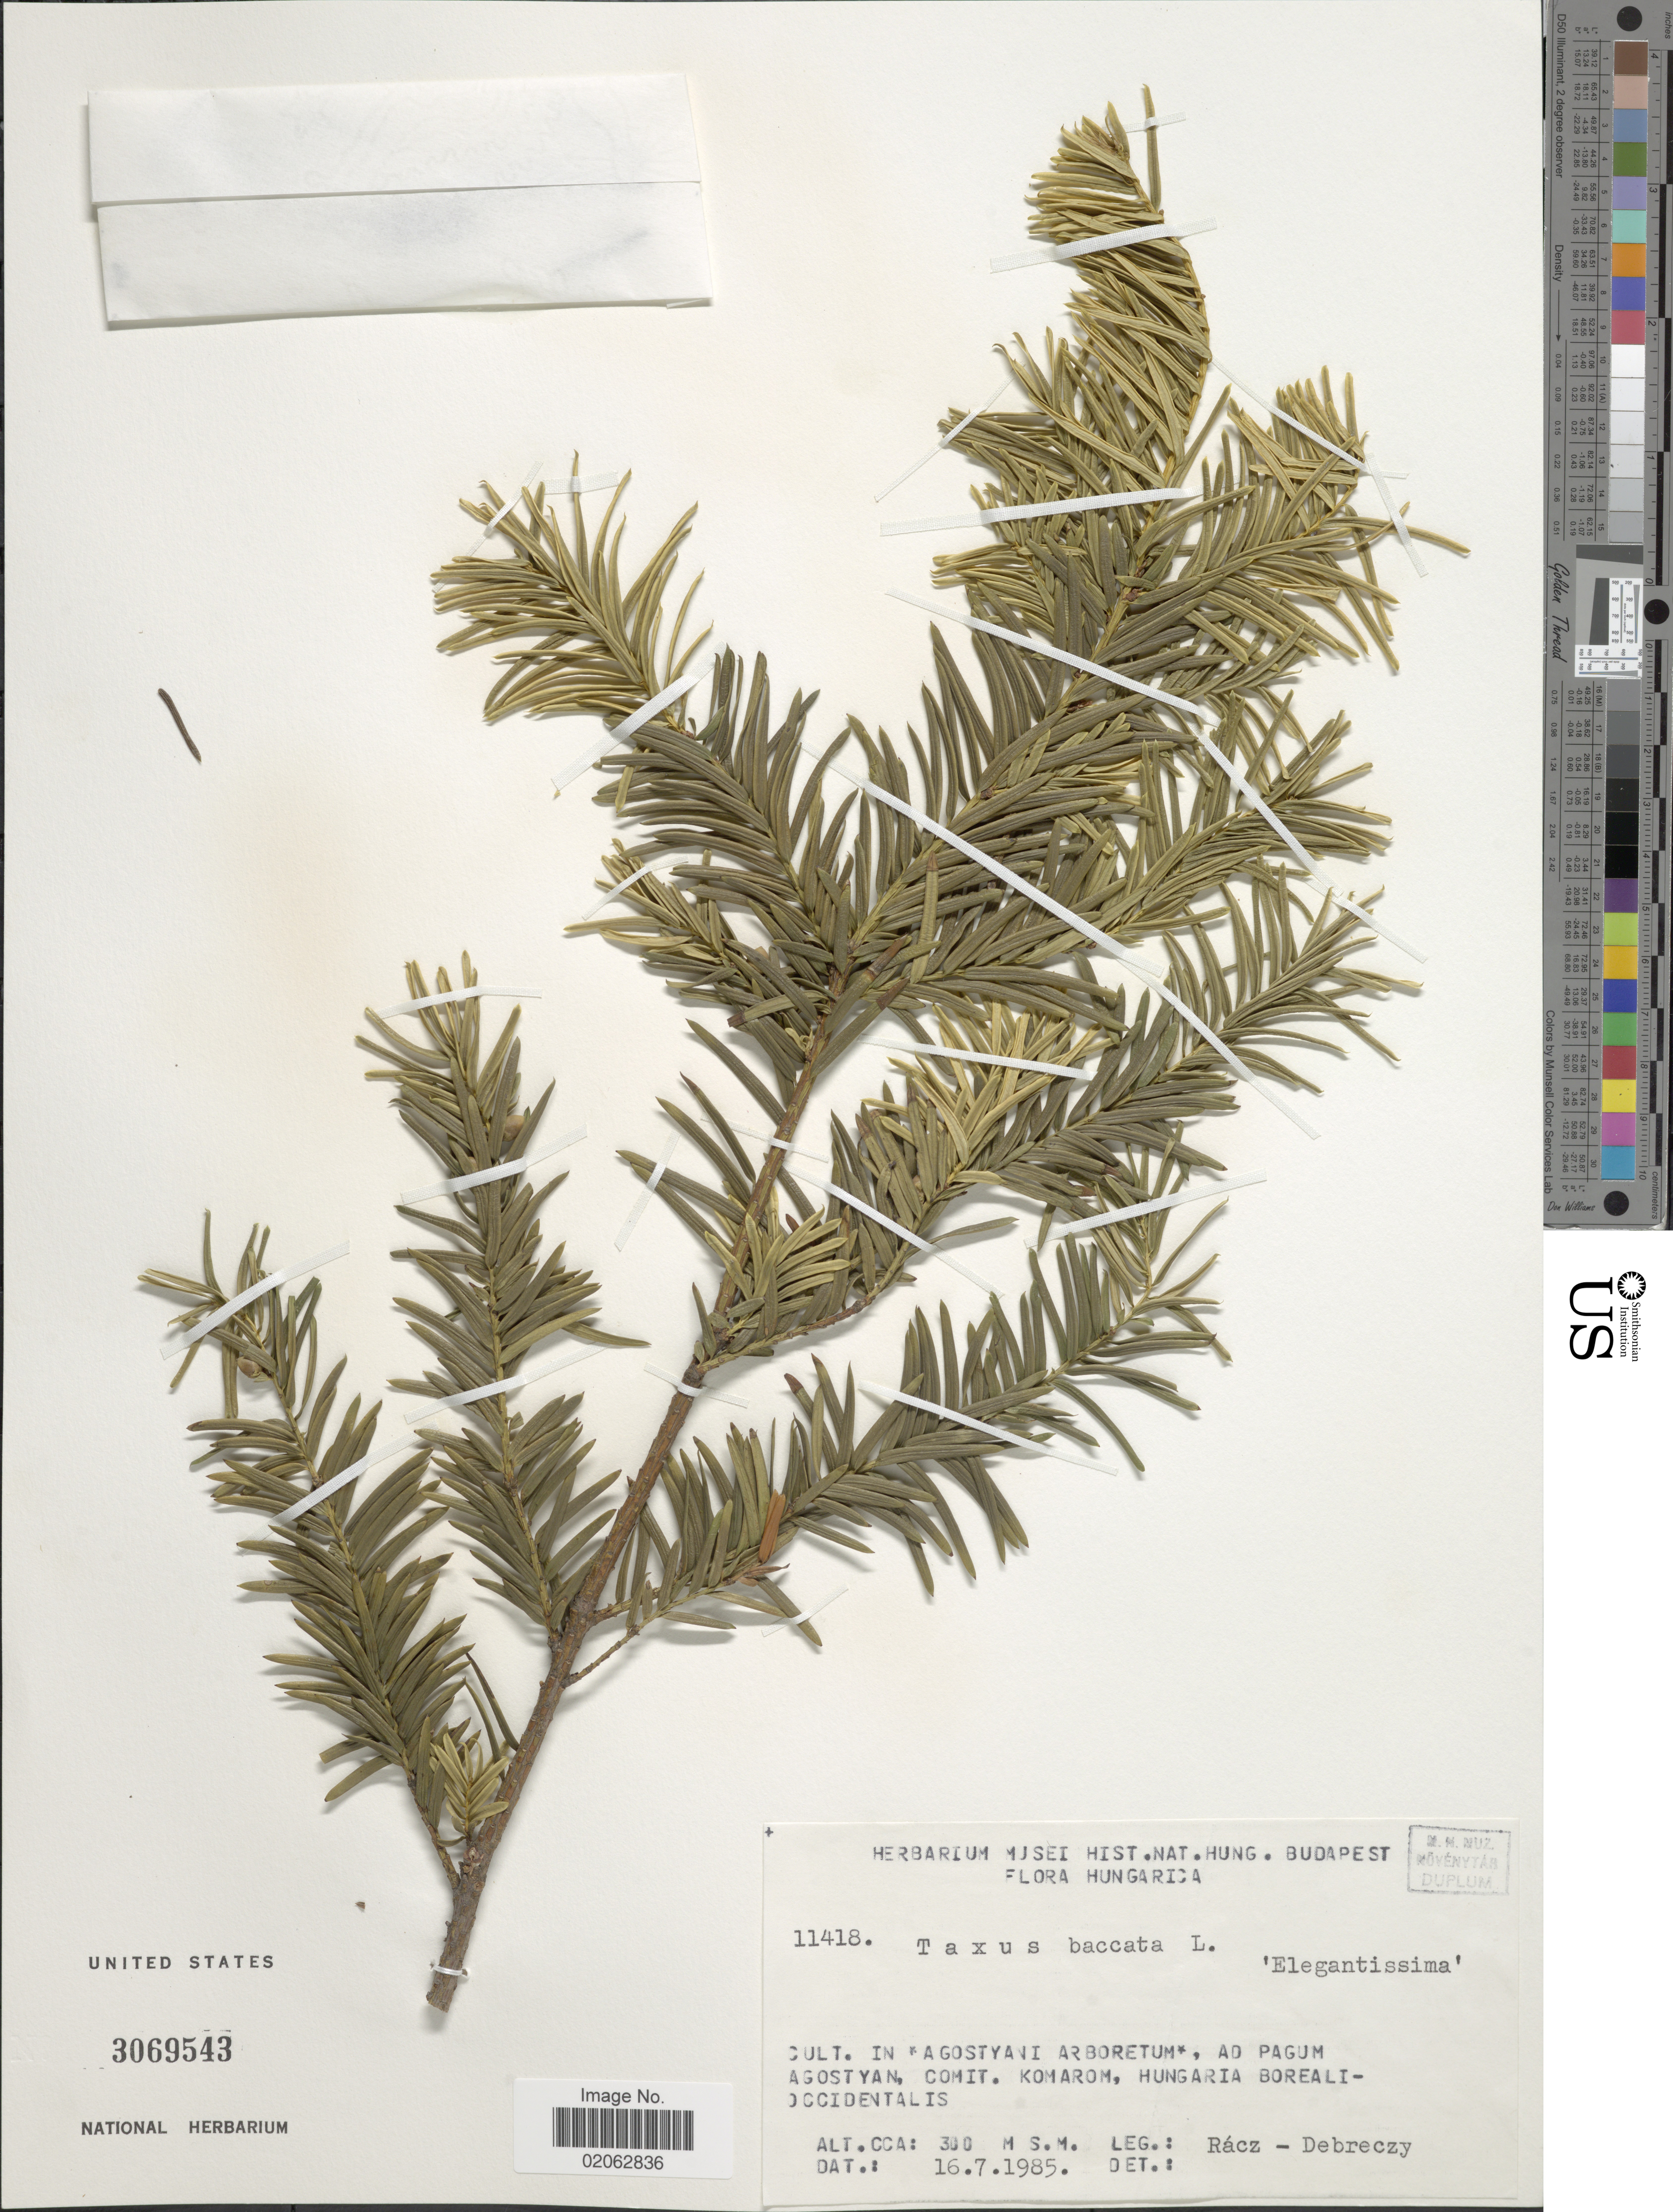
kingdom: Plantae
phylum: Tracheophyta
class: Pinopsida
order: Pinales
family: Taxaceae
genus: Taxus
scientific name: Taxus baccata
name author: L.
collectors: Rácz & Z. Debreczy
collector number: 11418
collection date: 1985-07-16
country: Hungary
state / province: Komárom-Esztergom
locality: Cult. in Agostyani Arboreteum, ad pagum Agostyan, Hungaria Boreali-occidentalis.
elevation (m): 300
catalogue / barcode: US 3069543